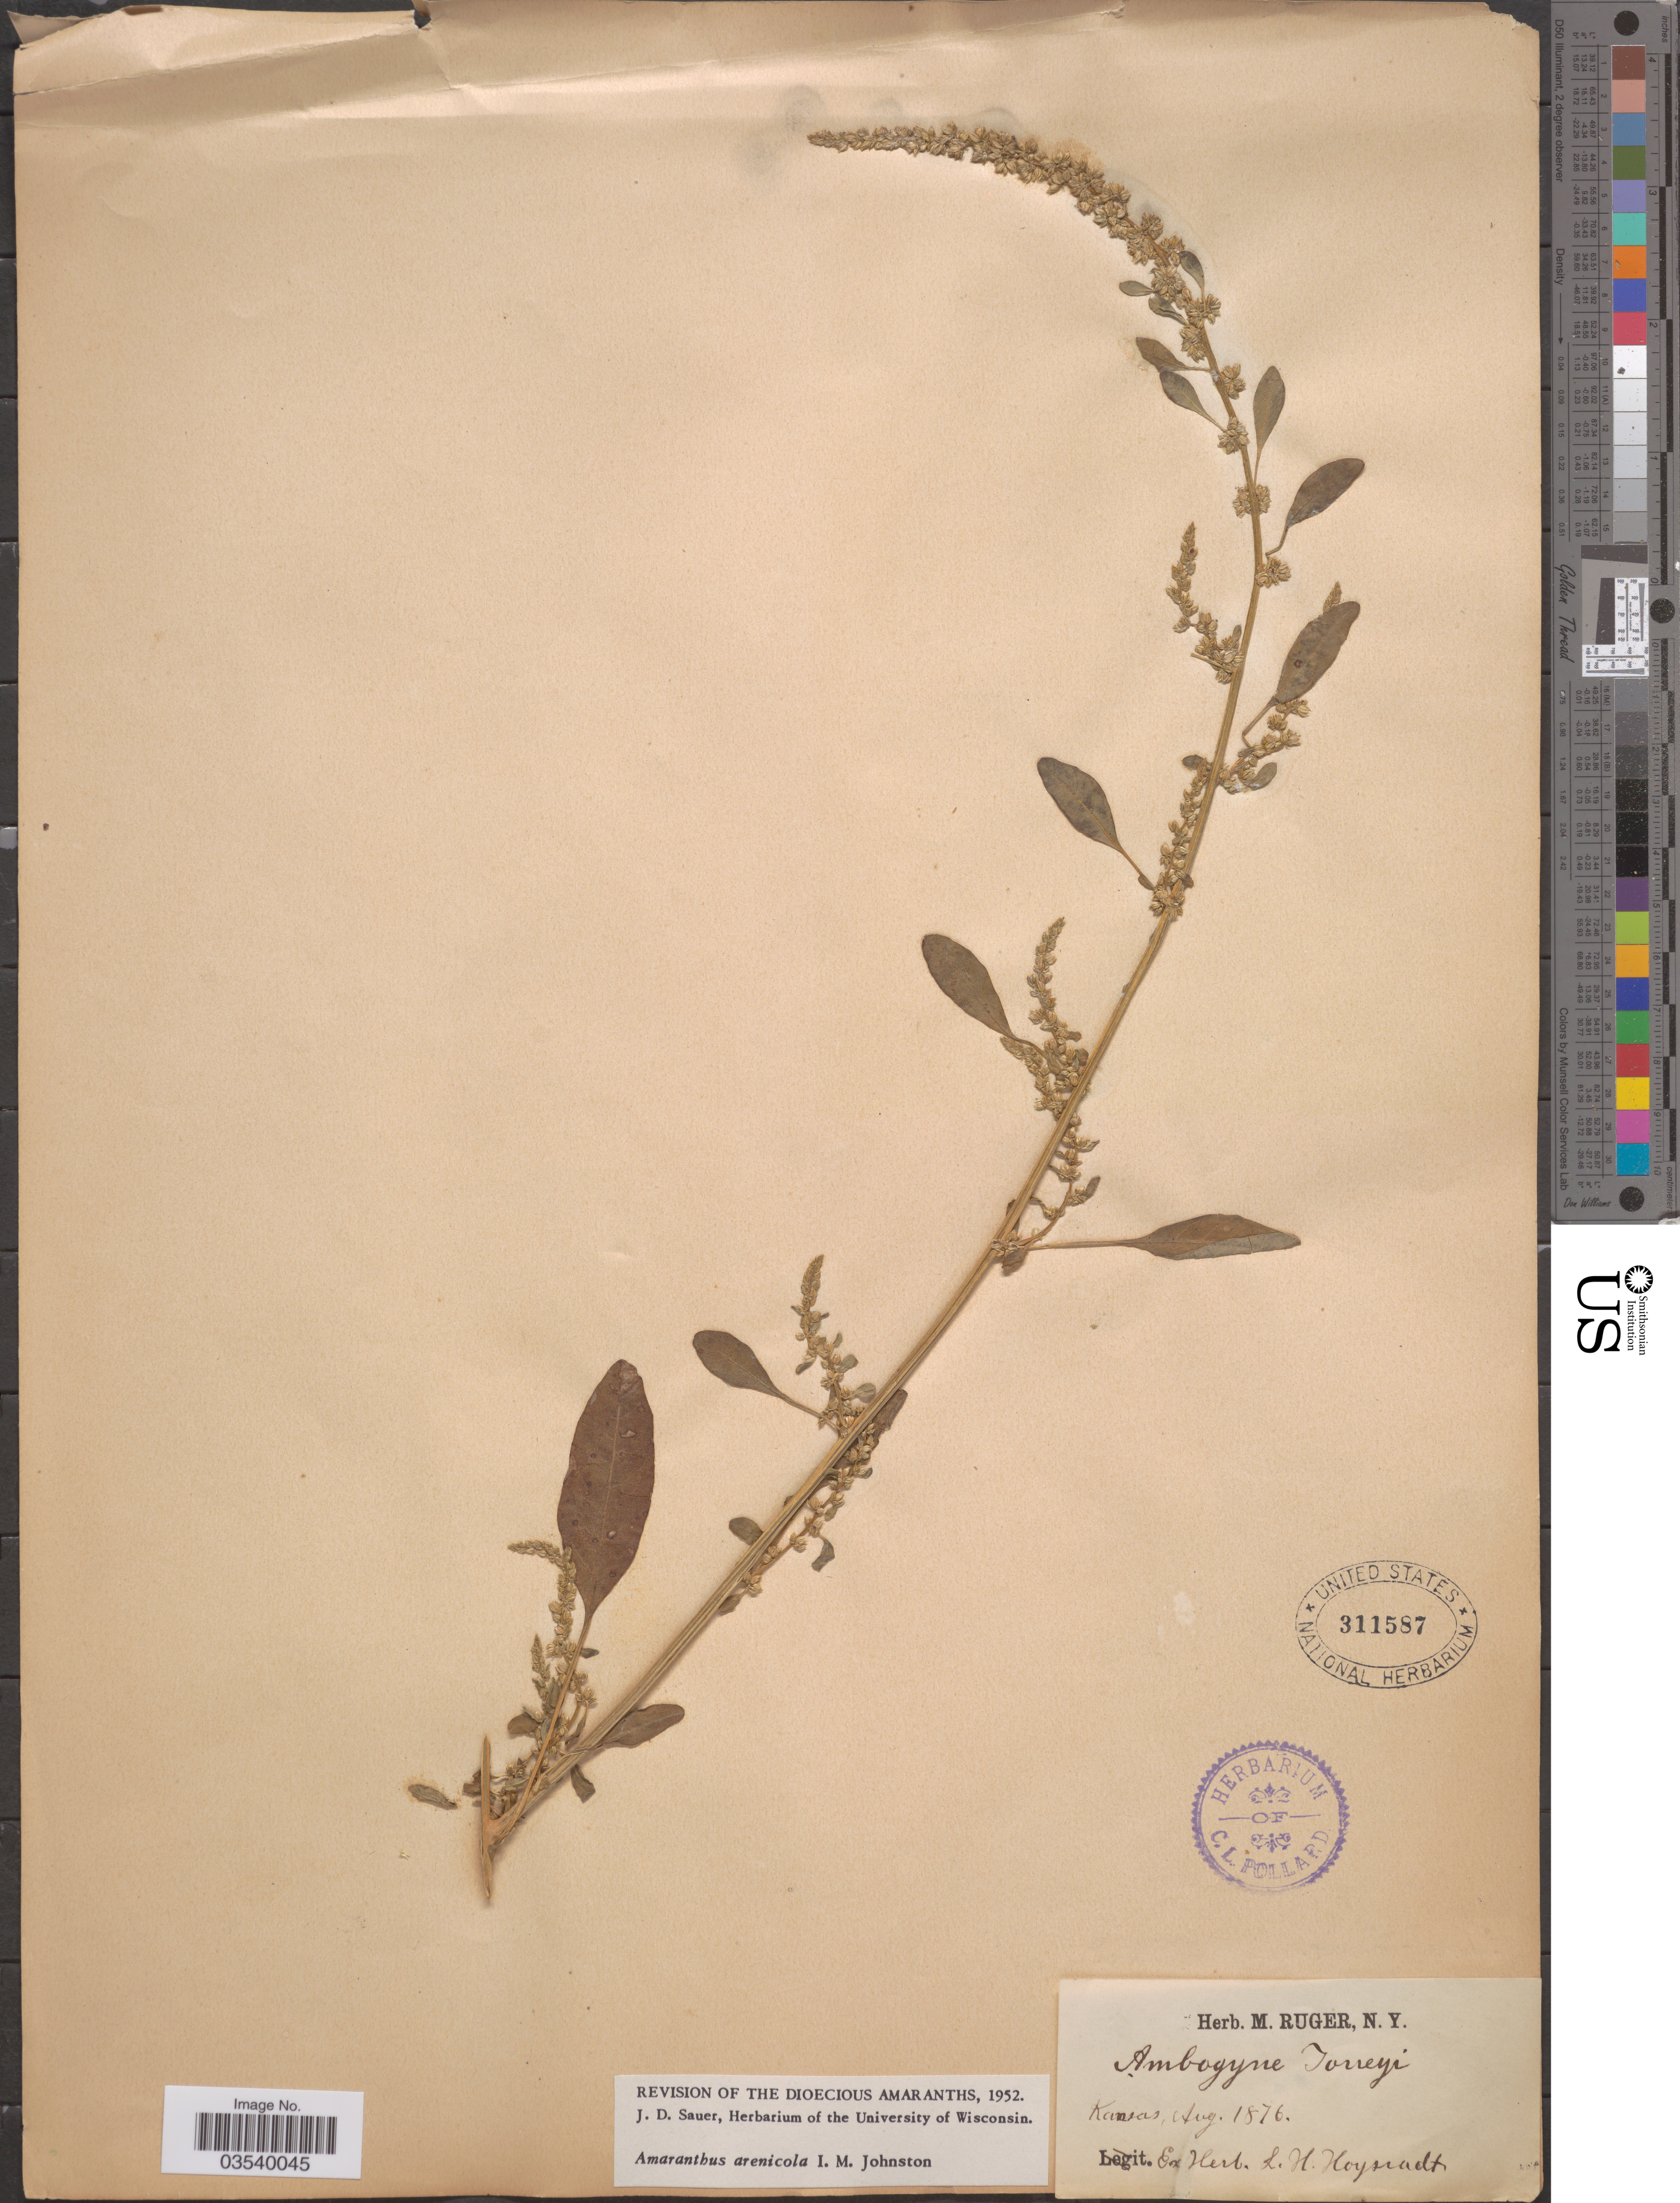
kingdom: Plantae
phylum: Tracheophyta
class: Magnoliopsida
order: Caryophyllales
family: Amaranthaceae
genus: Amaranthus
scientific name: Amaranthus arenicola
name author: I.M. Johnst.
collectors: Ex herb. Lyman H. Hoysradt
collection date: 1876-08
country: United States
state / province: Kansas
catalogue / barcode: US 311587